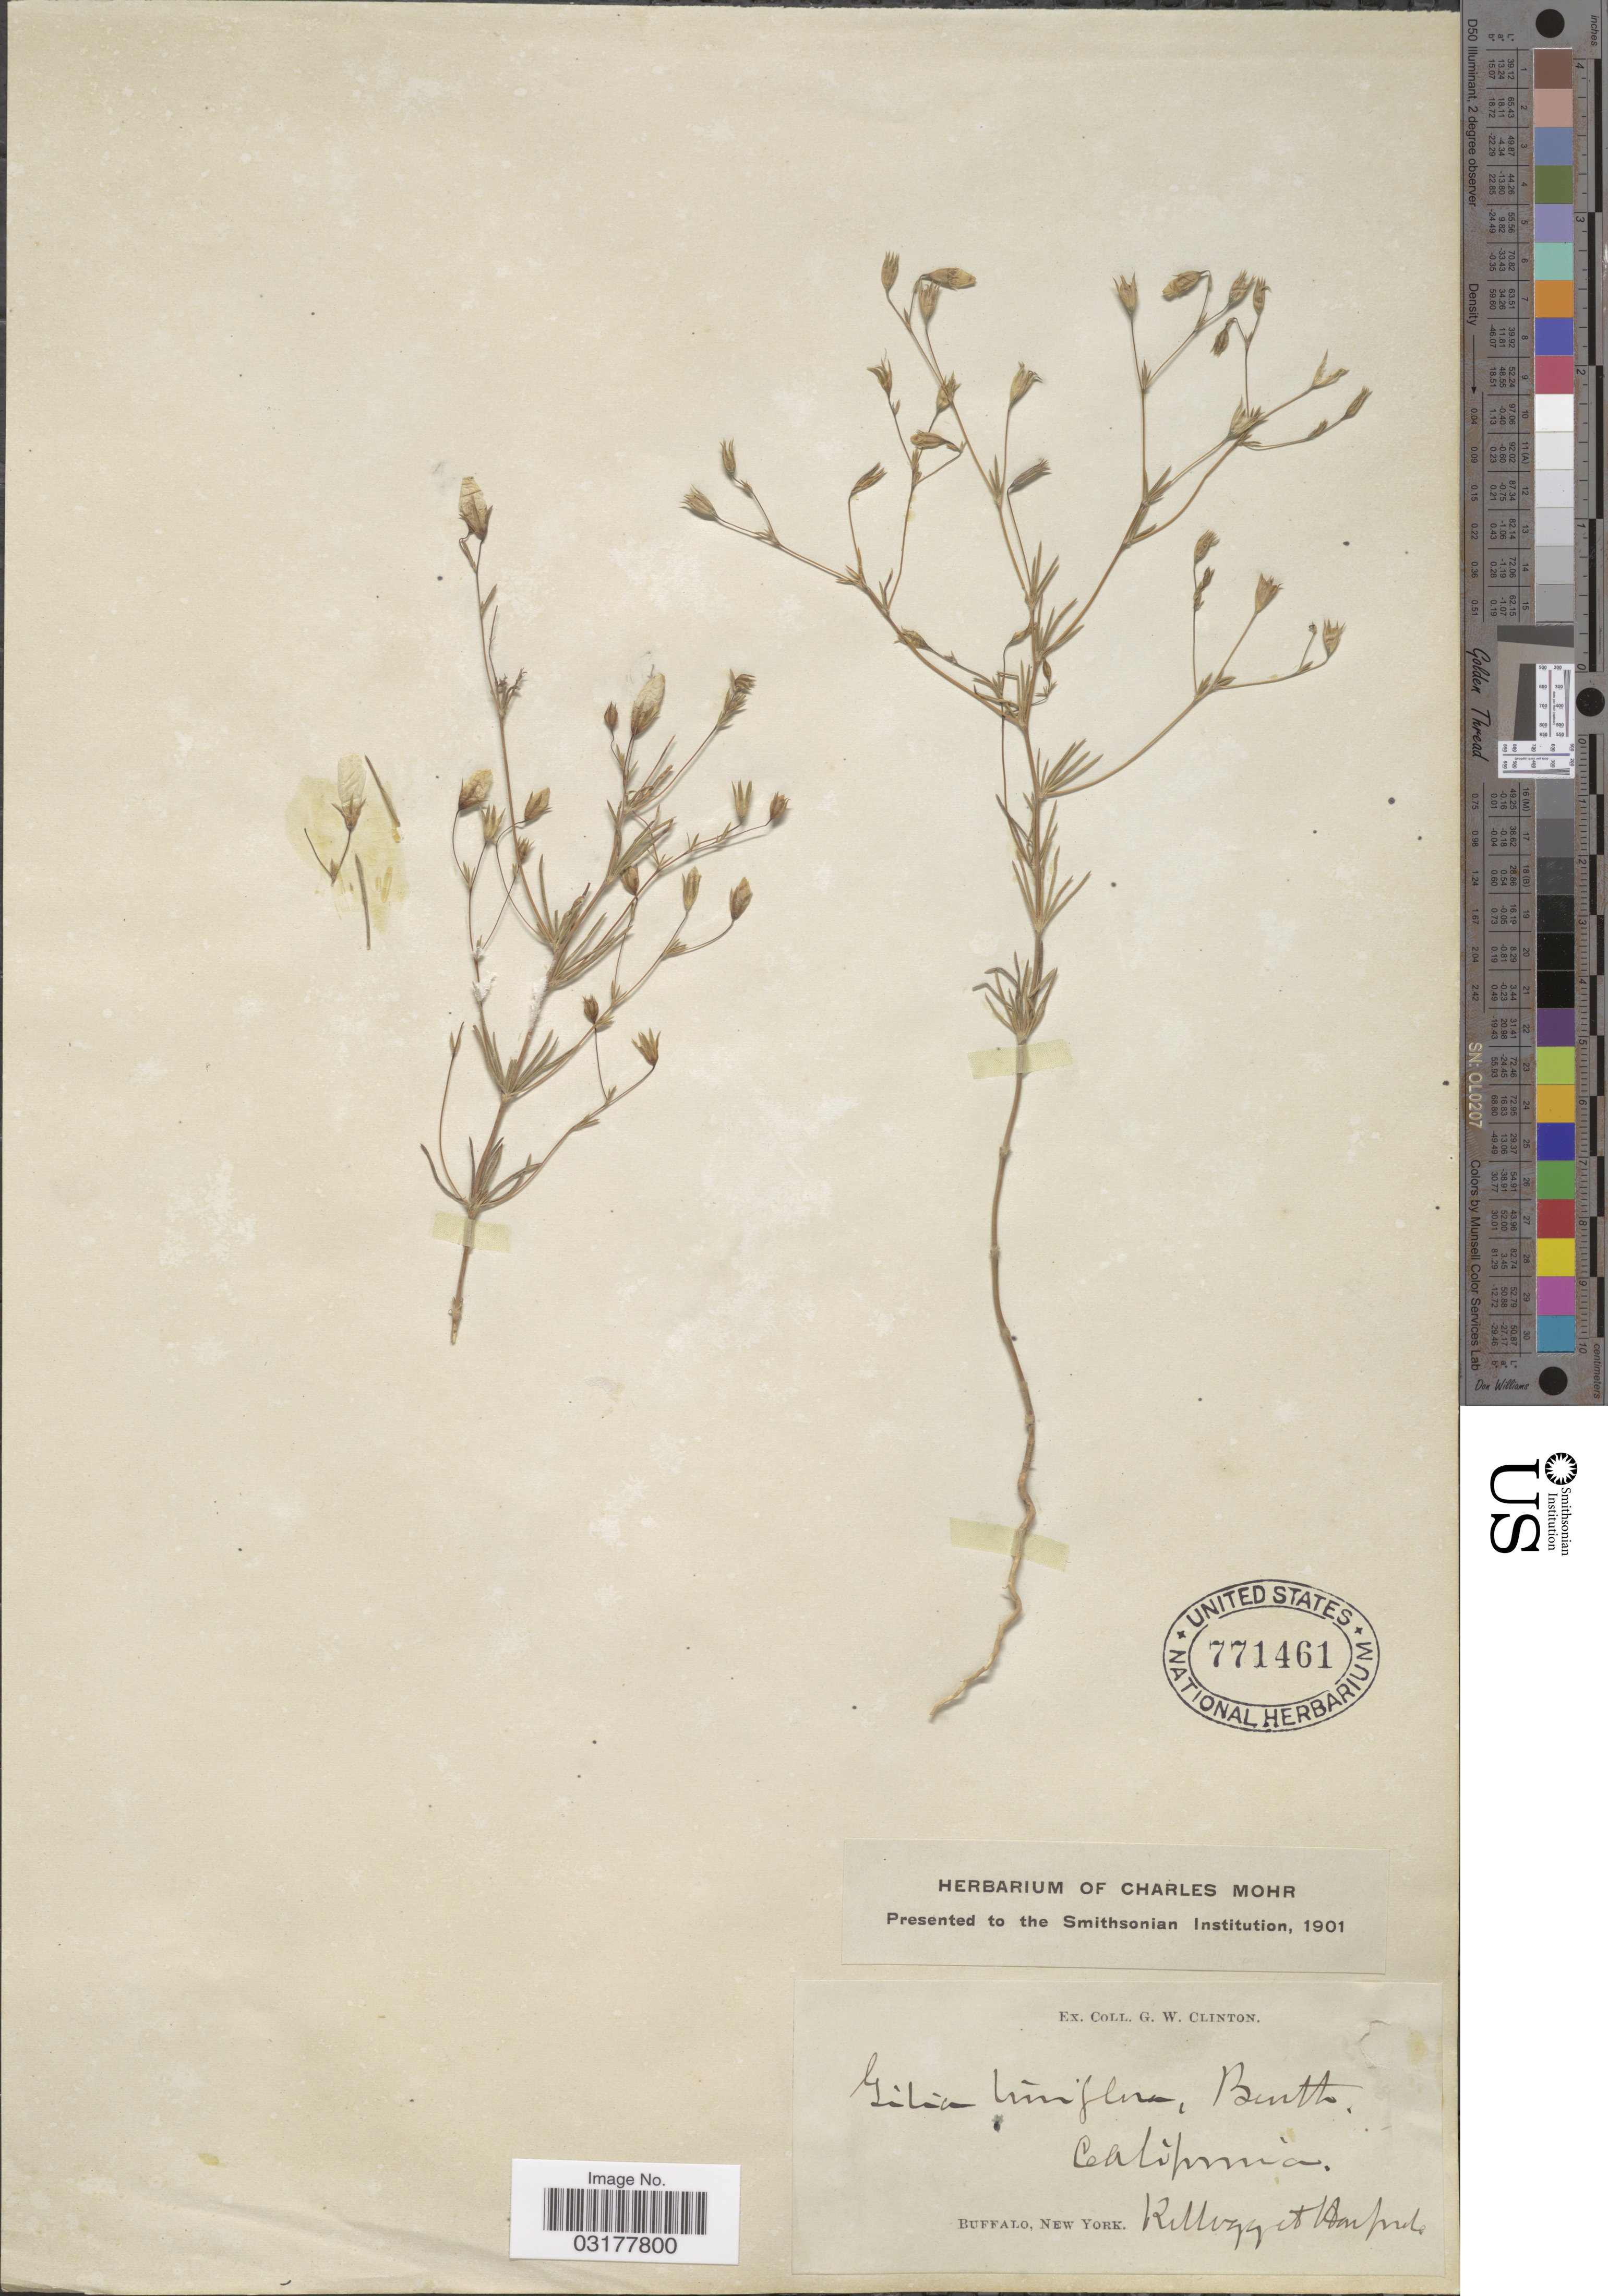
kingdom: Plantae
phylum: Tracheophyta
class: Magnoliopsida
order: Ericales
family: Polemoniaceae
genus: Leptosiphon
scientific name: Leptosiphon liniflorus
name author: (Benth.) J.M. Porter & L.A. Johnson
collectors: -- Kellogg & Harford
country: United States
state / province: California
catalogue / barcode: US 771461